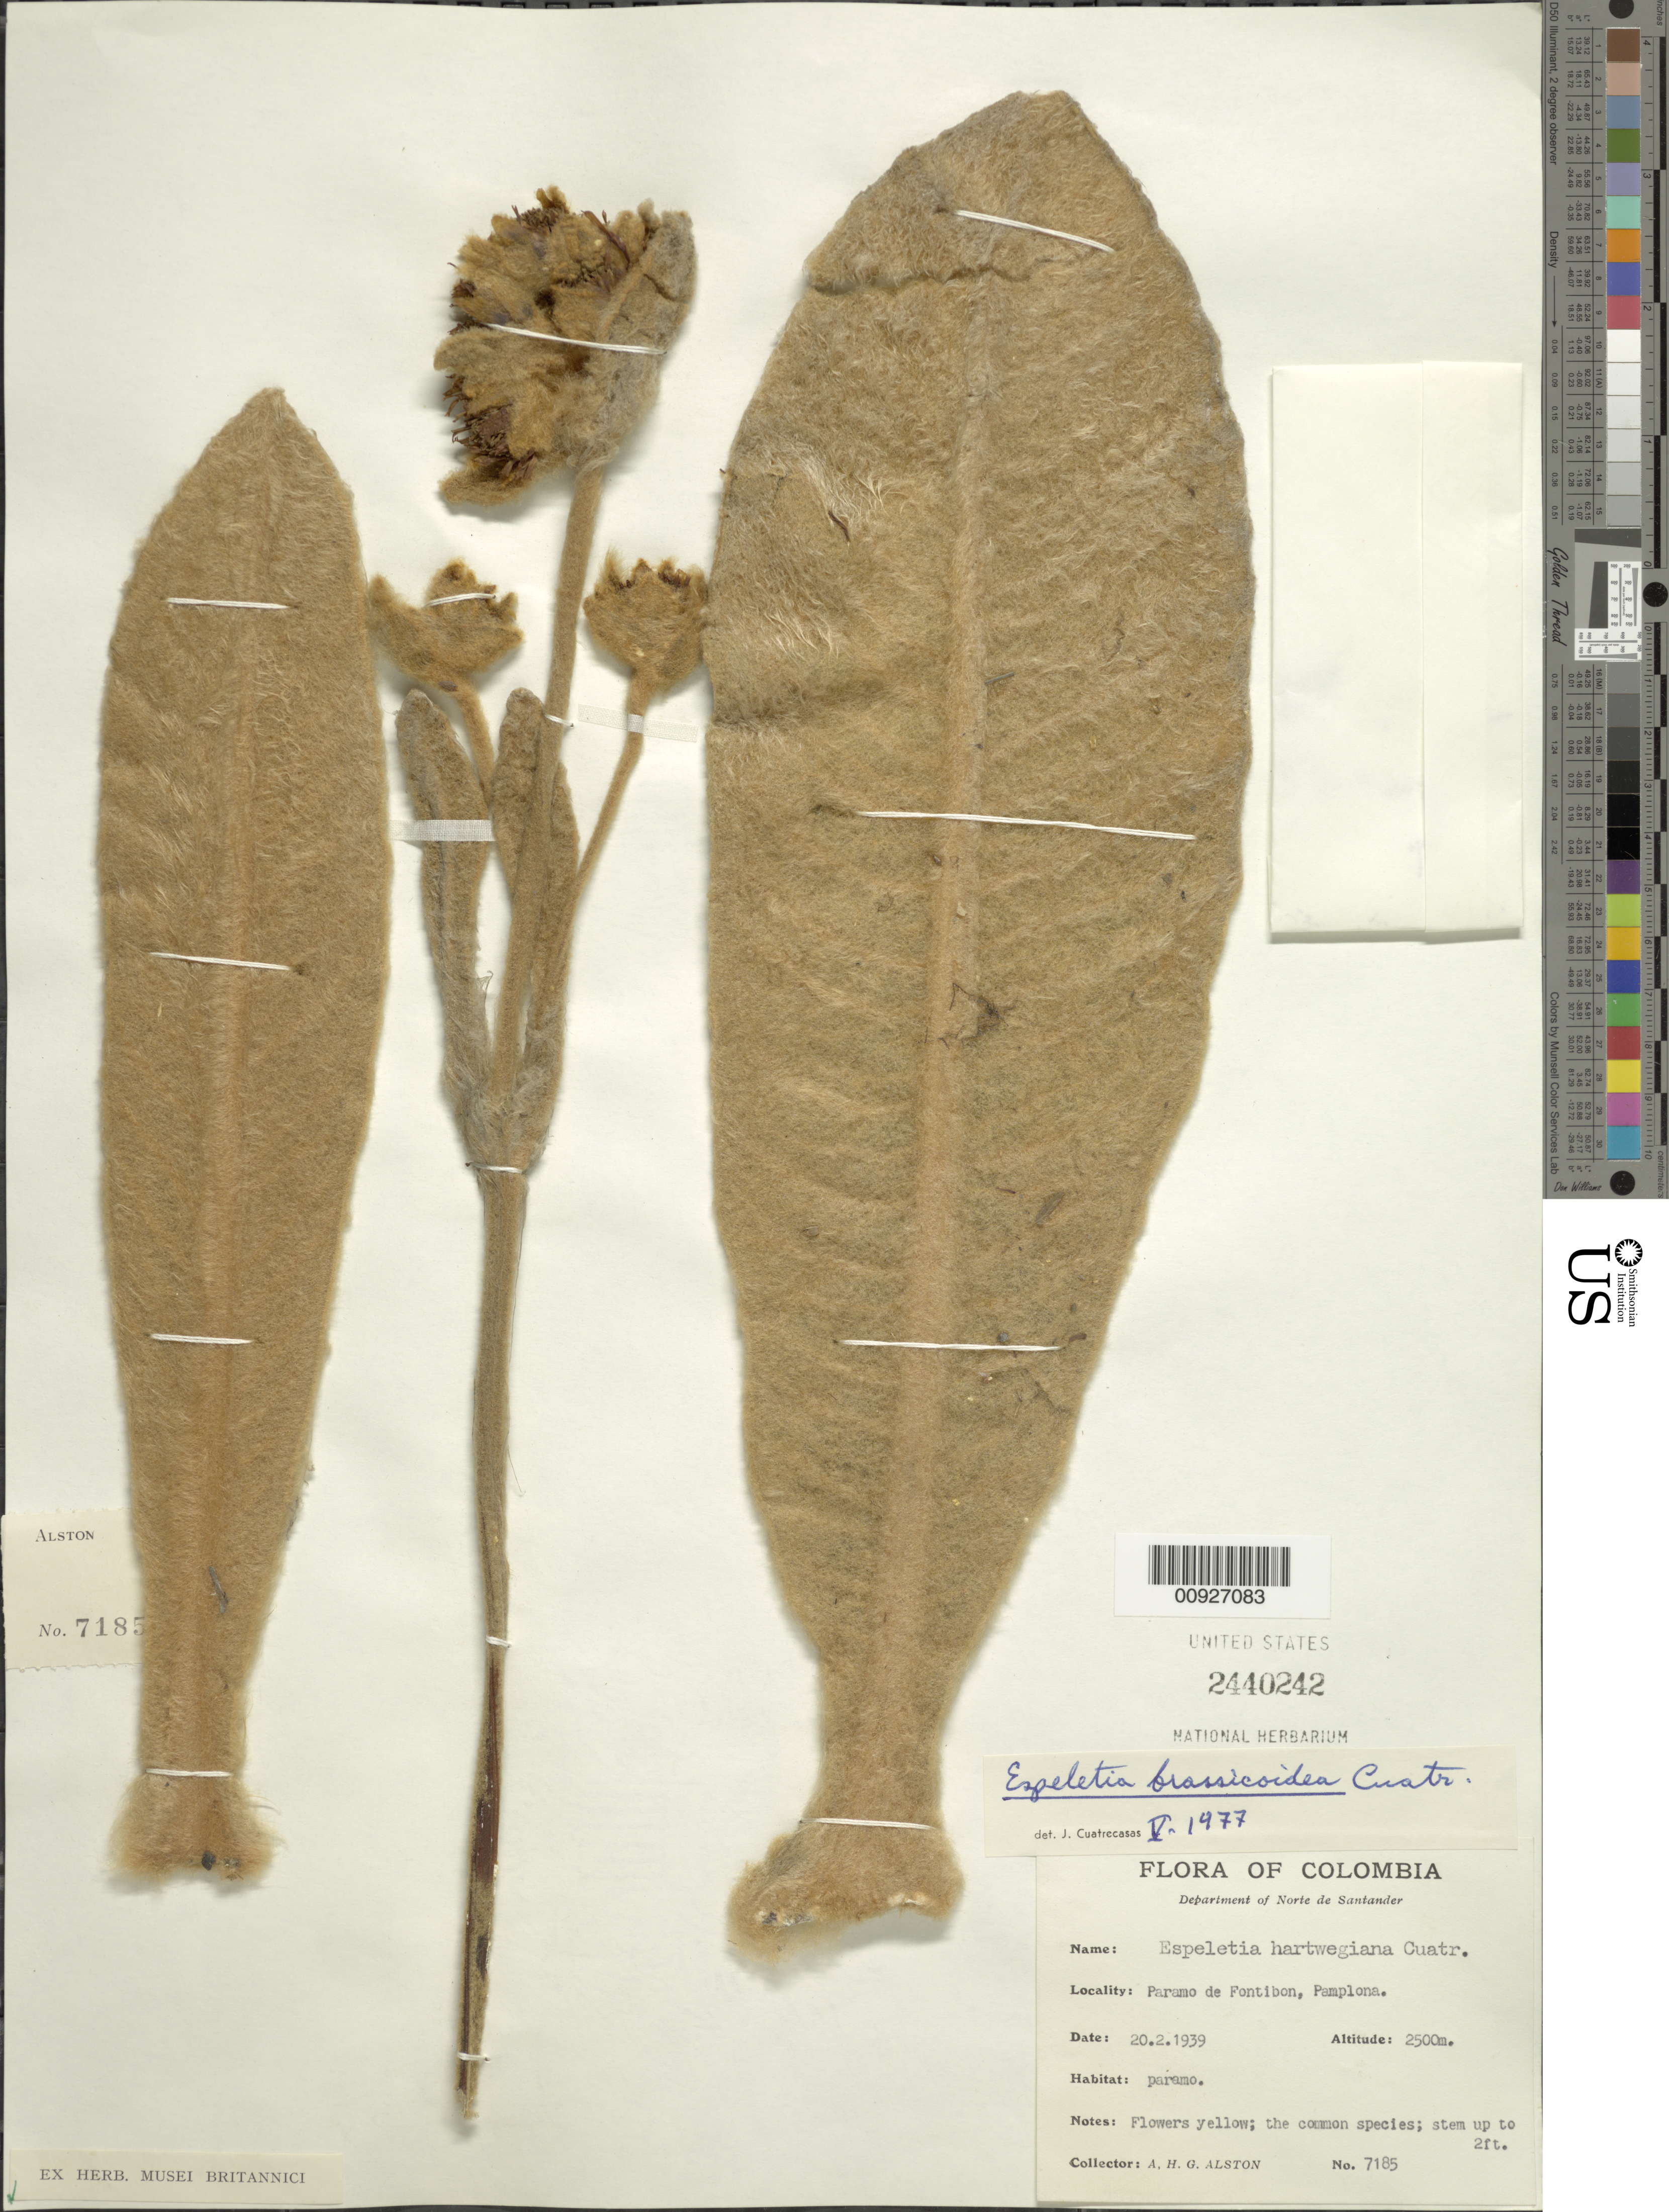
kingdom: Plantae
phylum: Tracheophyta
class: Magnoliopsida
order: Asterales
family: Asteraceae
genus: Espeletia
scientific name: Espeletia brassicoidea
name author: Cuatrec.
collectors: A. H. Alston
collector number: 7185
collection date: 1939-02-20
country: Colombia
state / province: Norte de Santander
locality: P. de Fontibón. Páramo de Fontibón, Pamplona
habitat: Páramo.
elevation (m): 2500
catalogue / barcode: US 2440242